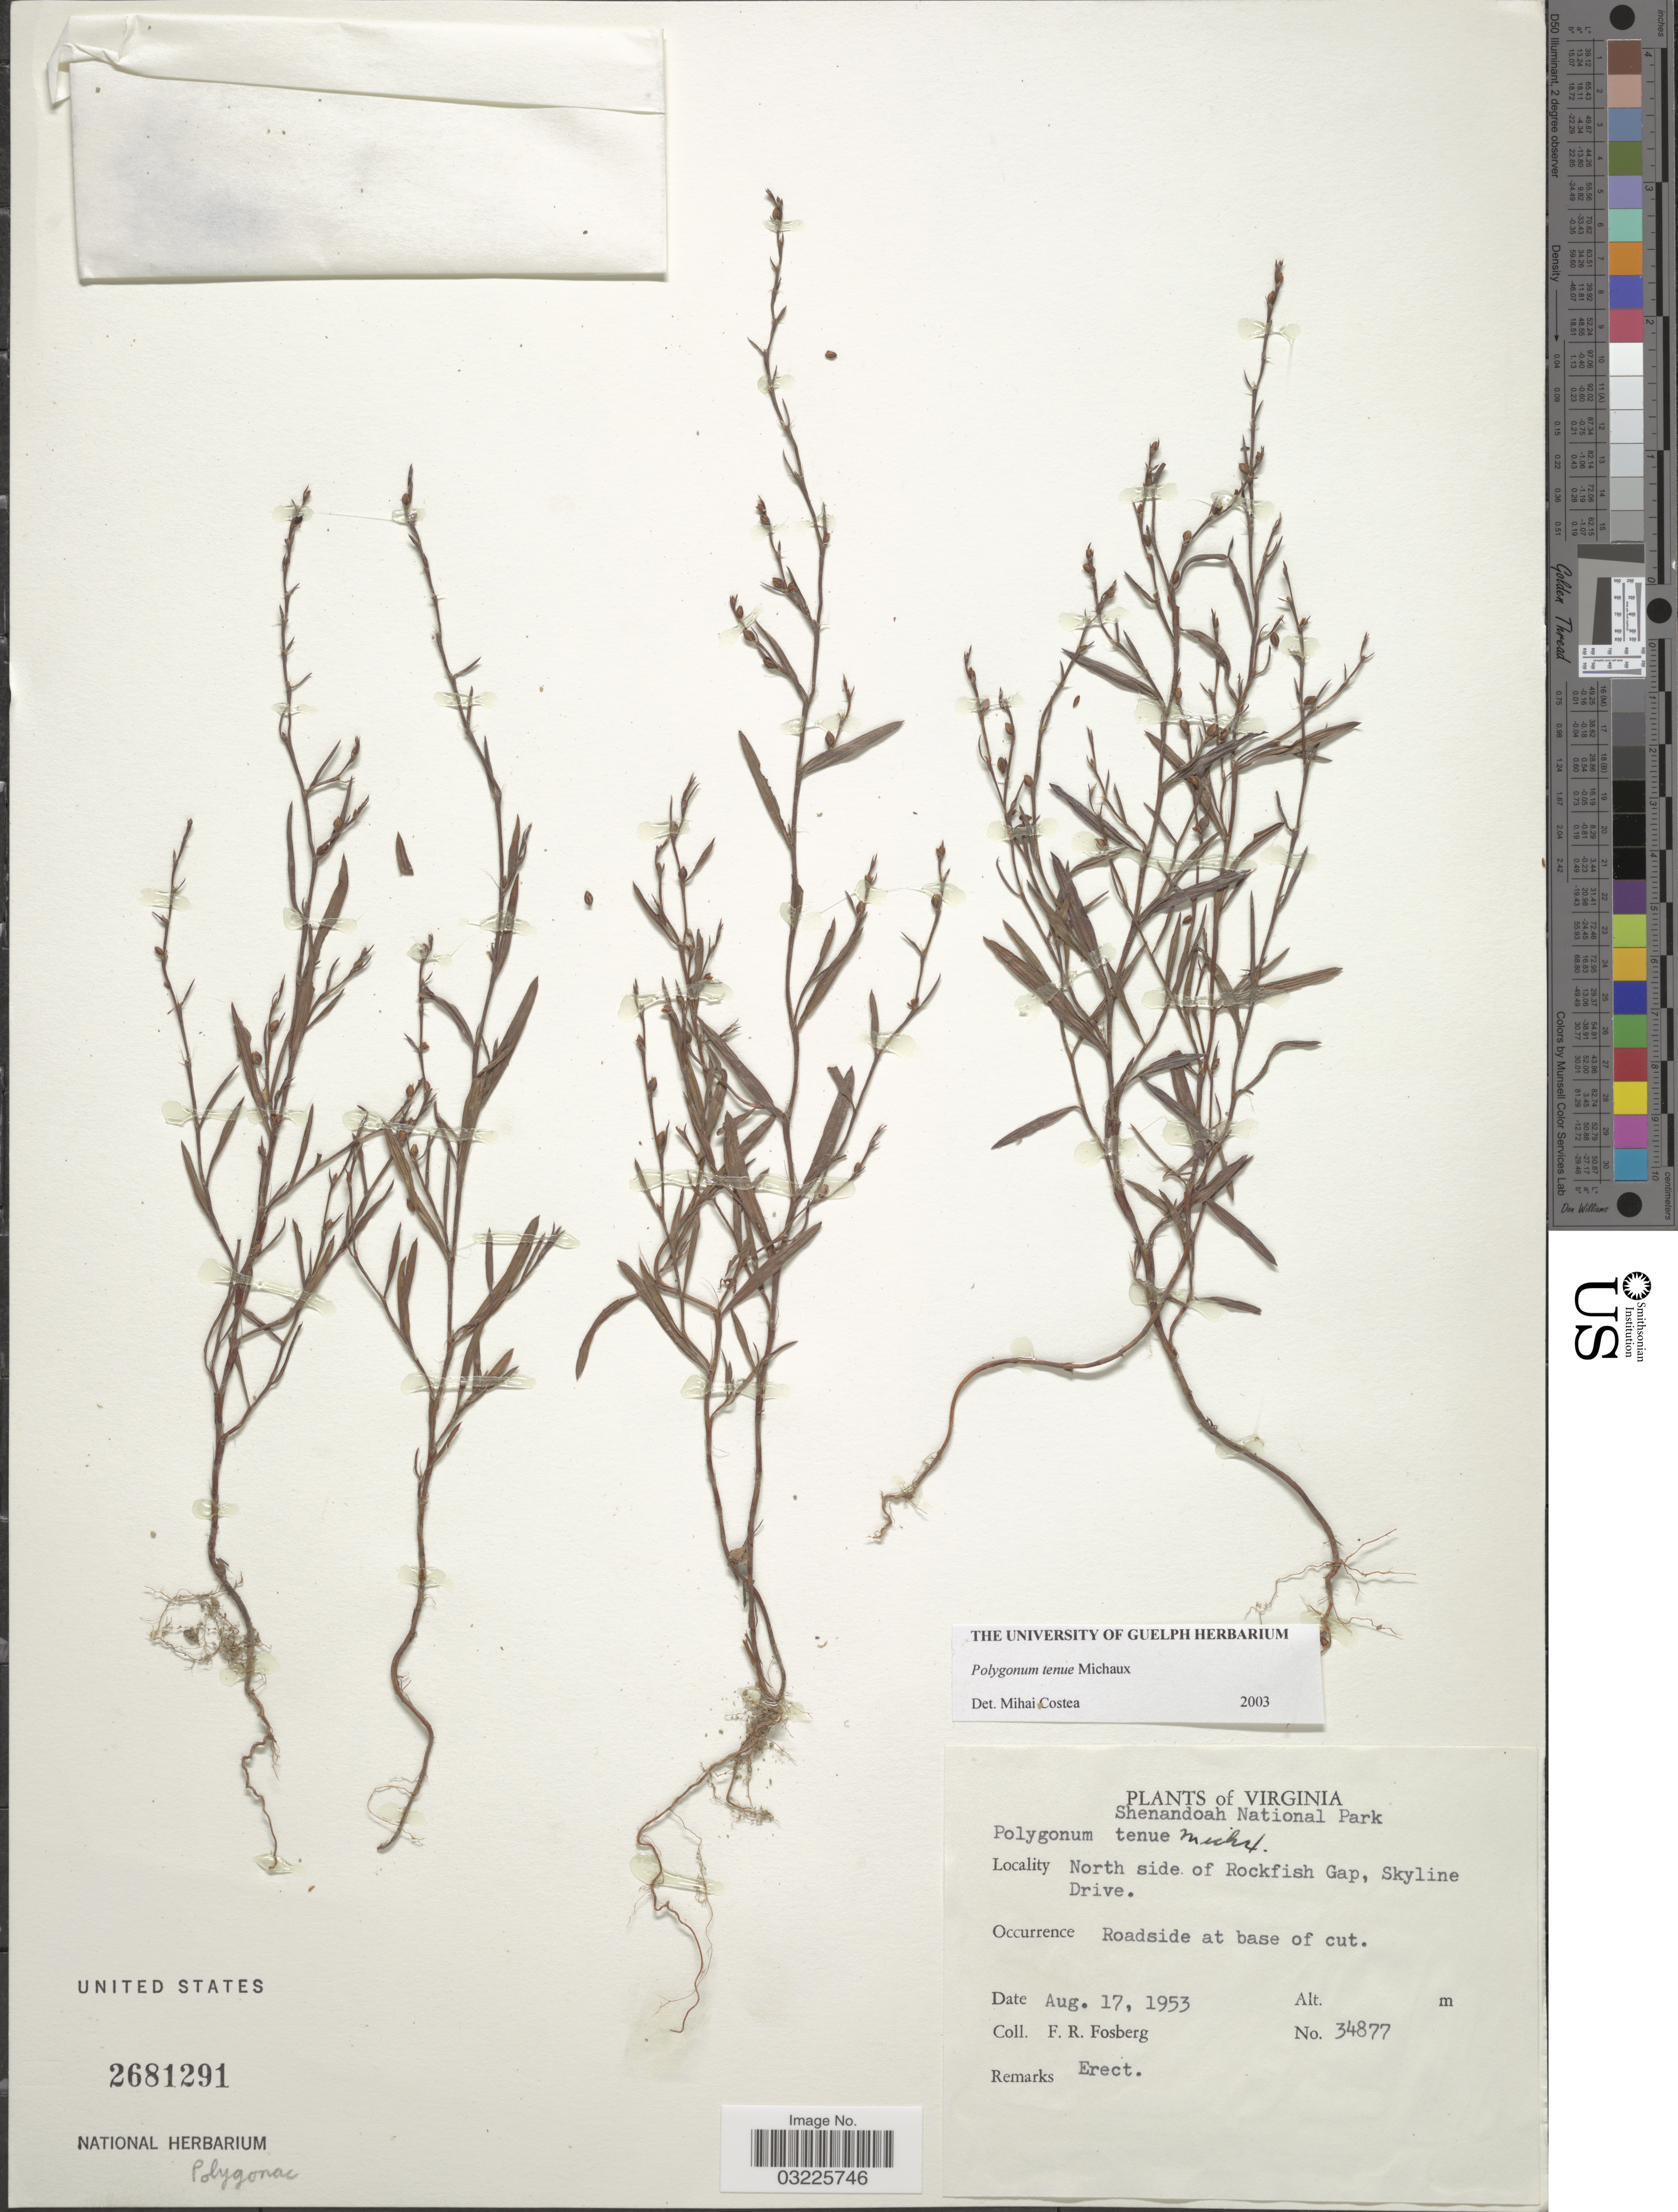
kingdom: Plantae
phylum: Tracheophyta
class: Magnoliopsida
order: Caryophyllales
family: Polygonaceae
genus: Polygonum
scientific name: Polygonum tenue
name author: F. Michx.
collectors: F. R. Fosberg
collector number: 34877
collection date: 1953-08-17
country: United States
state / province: Virginia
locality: Shenandoah National Park. North side of Rockfish Gap, Skyline Drive.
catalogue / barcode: US 2681291